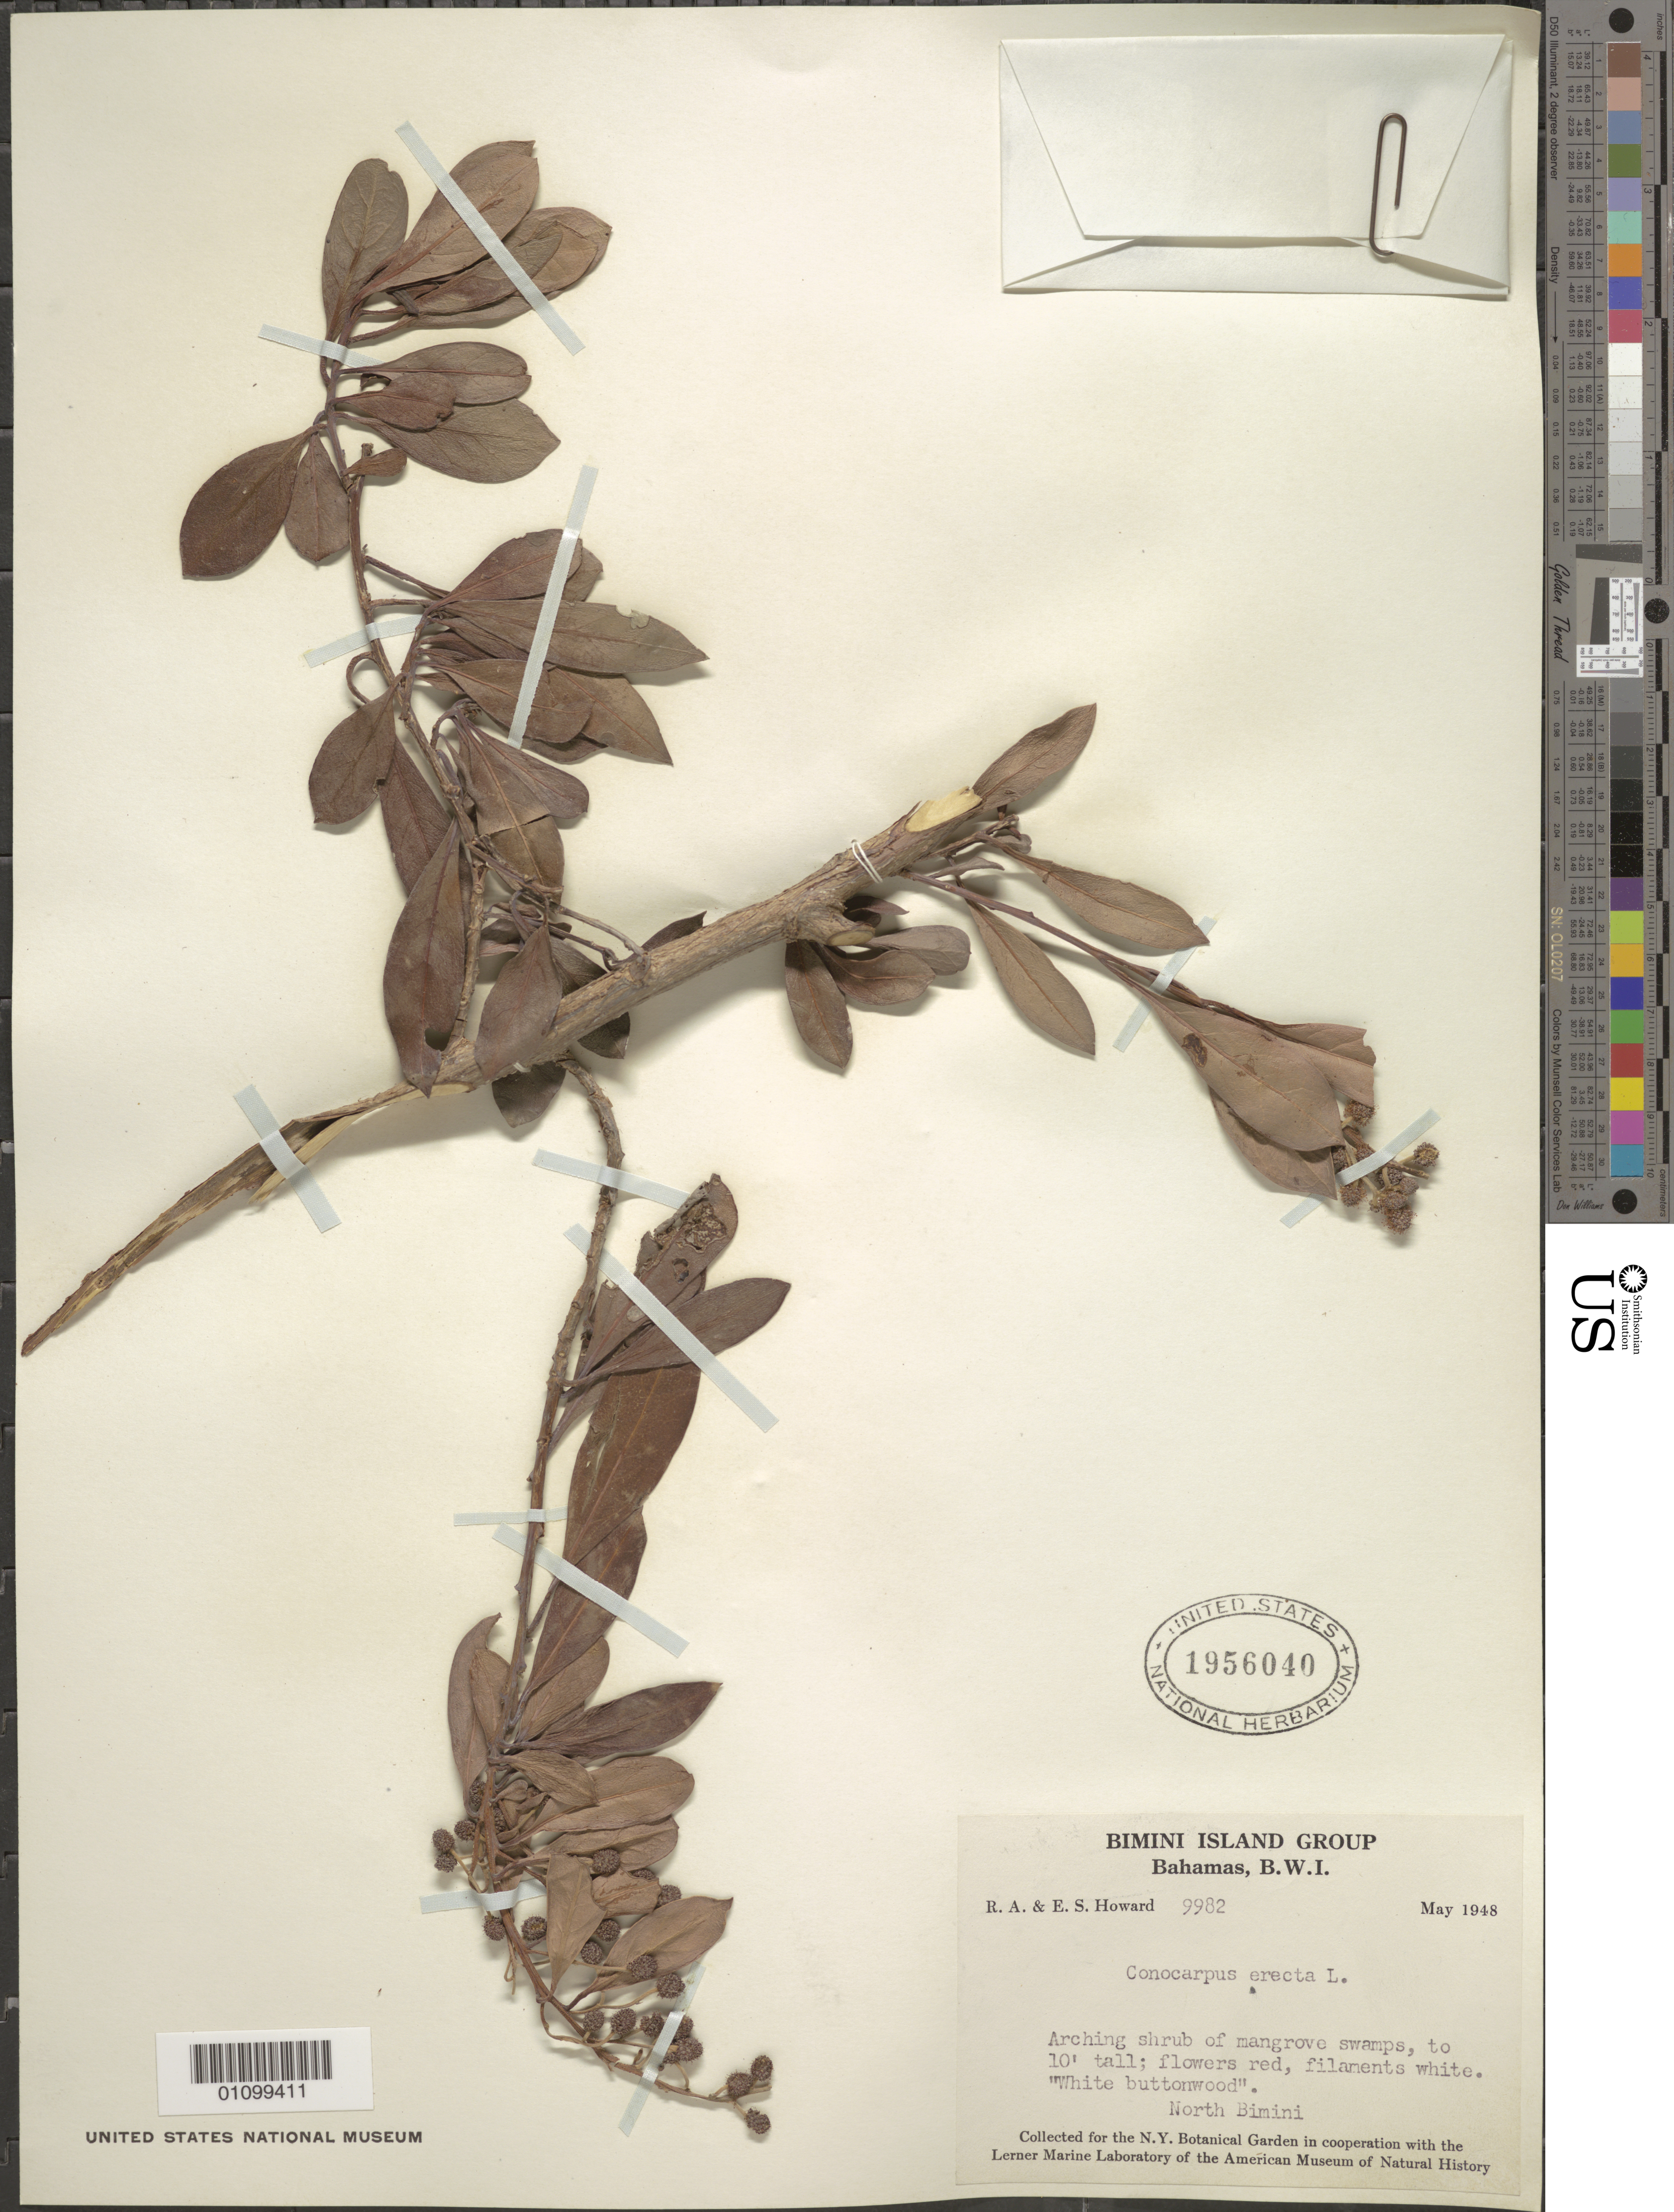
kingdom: Plantae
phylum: Tracheophyta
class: Magnoliopsida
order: Myrtales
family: Combretaceae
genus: Conocarpus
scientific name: Conocarpus erectus var. erectus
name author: L.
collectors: R. A. Howard & E. S. Howard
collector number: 9982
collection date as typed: May 1948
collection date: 1948-05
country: Bahamas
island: Bimini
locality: North Bimini.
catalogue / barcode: US 1956040